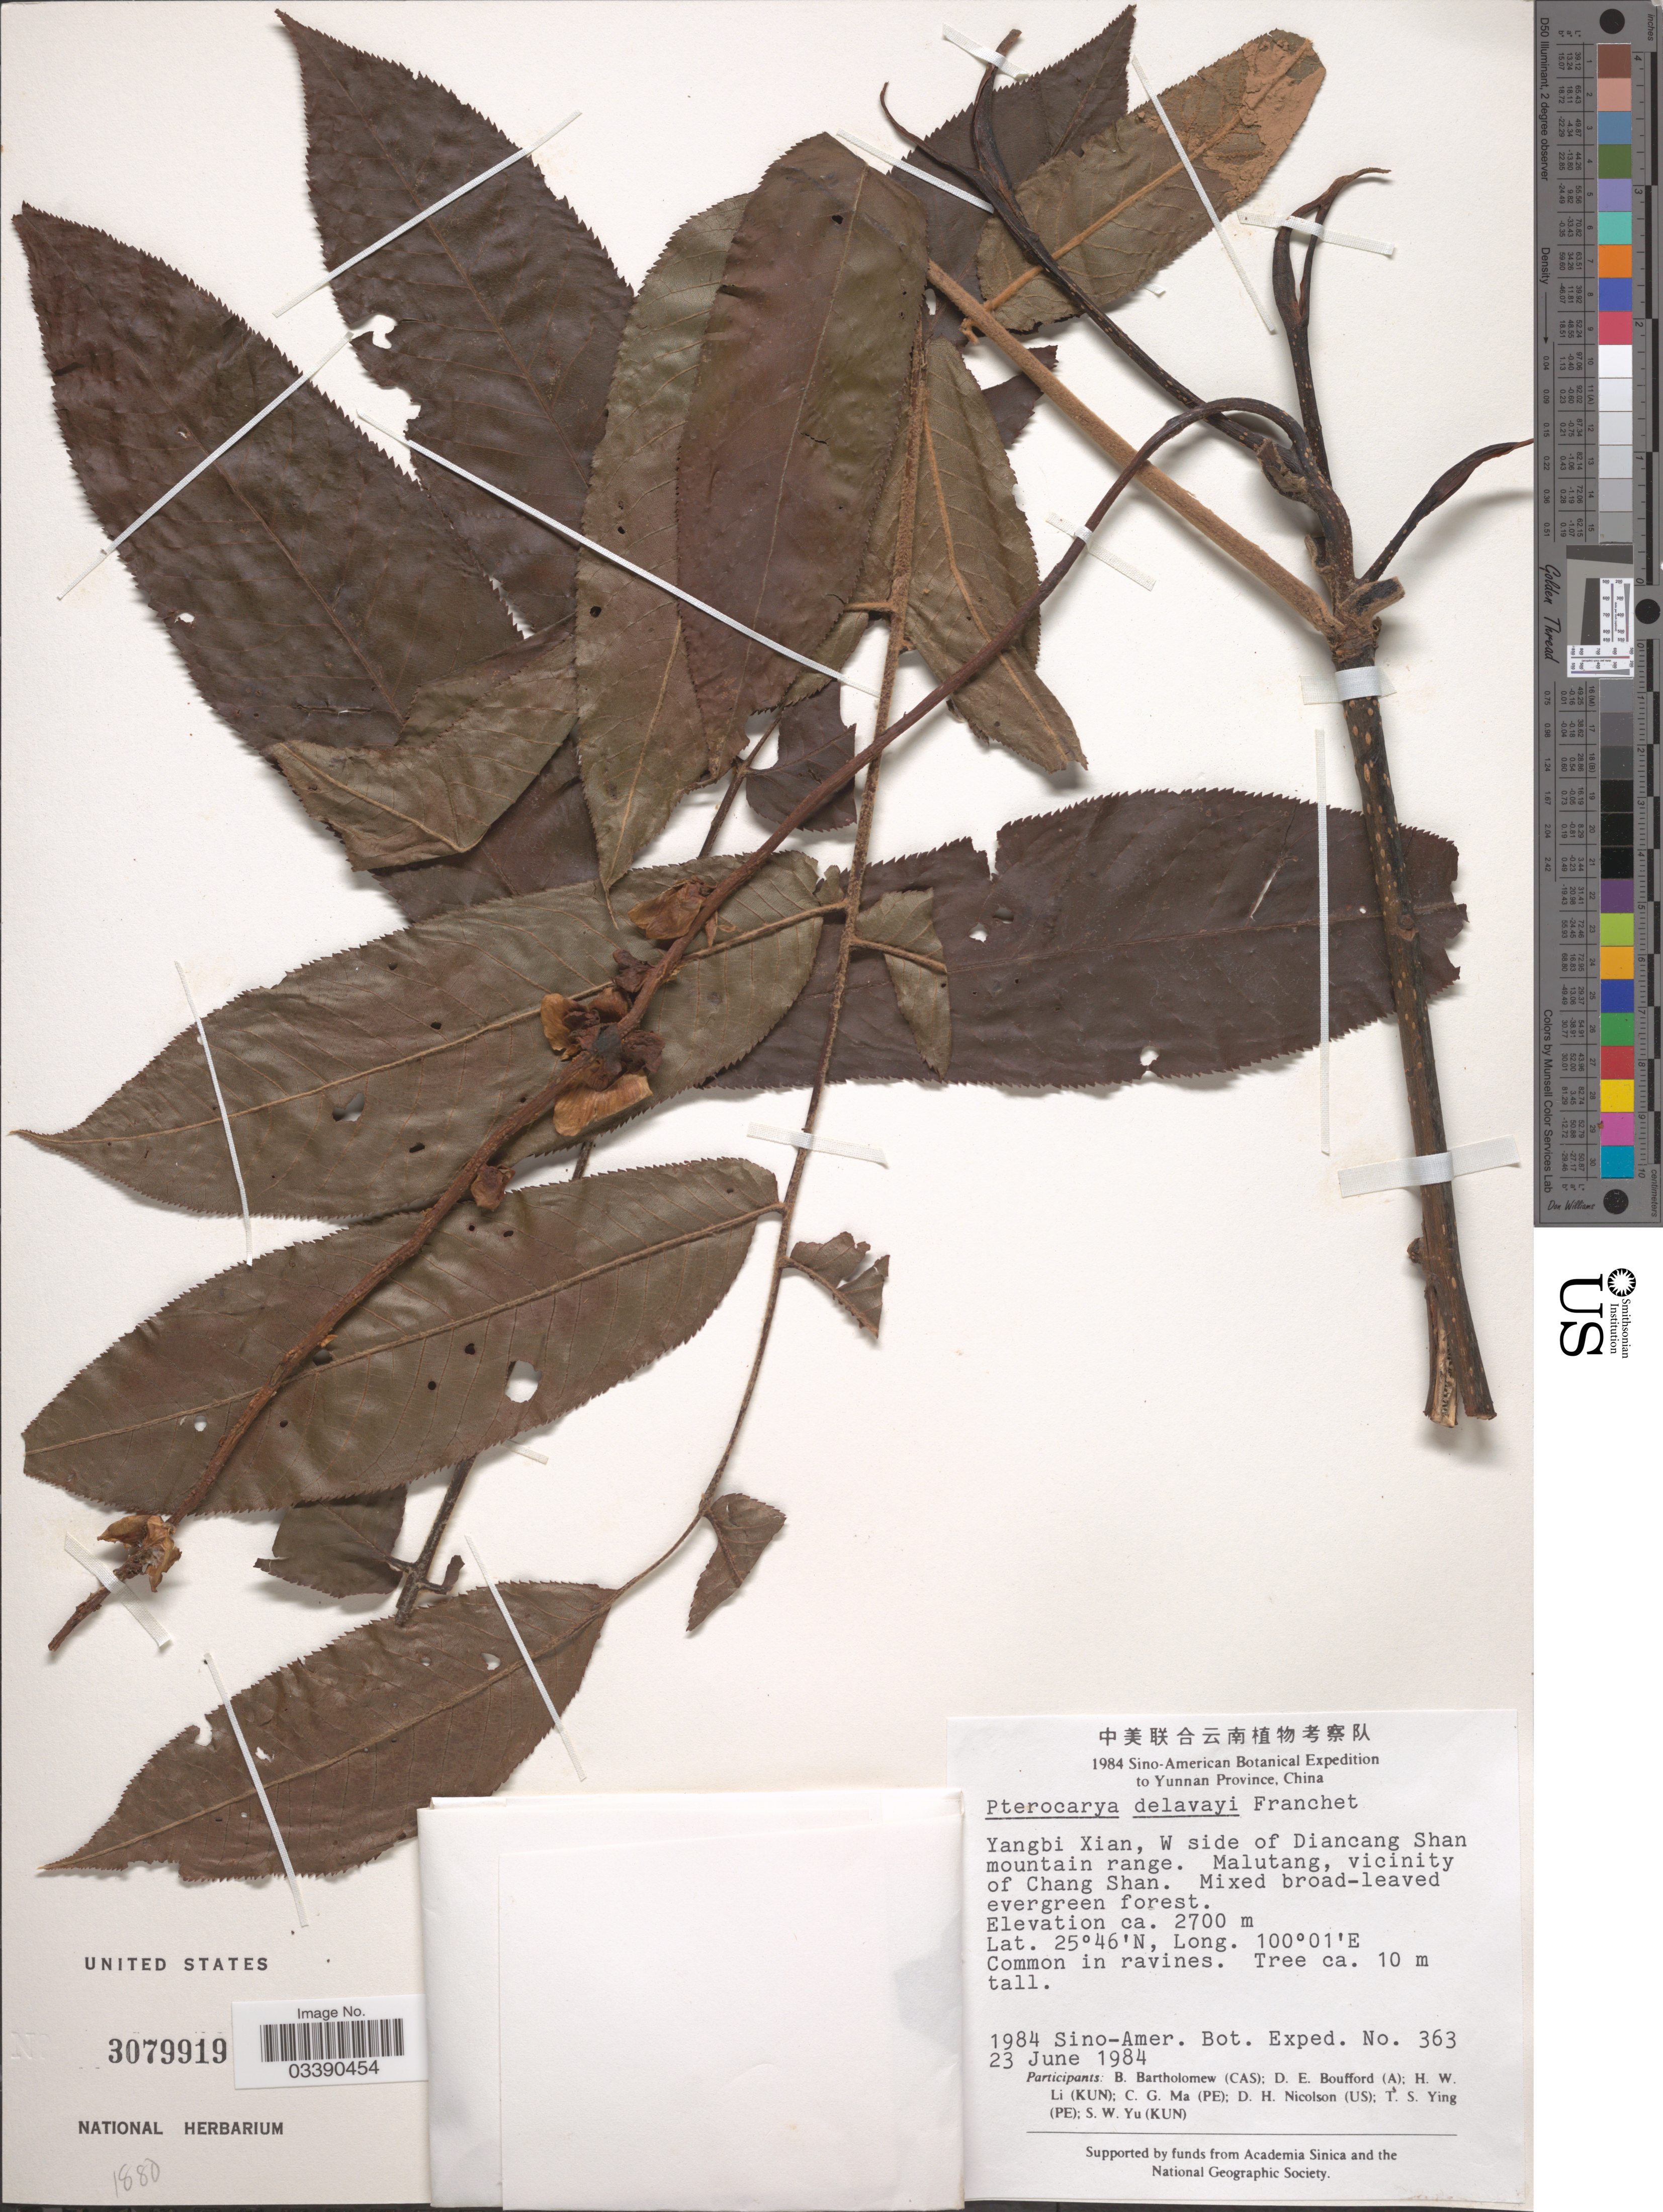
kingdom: Plantae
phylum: Tracheophyta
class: Magnoliopsida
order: Fagales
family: Juglandaceae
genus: Pterocarya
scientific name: Pterocarya macroptera var. delavayi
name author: (Franch.) W.E. Manning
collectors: B. Bartholomew, D. E. Boufford, H. W. Li, C. Ma & et al.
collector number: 363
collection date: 1984-06-23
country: China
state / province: Yunnan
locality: Yangbi Xian, W side of Diancang Shan mountain range. Malutang, vicinity of Chang Shan.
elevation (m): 2700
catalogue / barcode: US 3079919